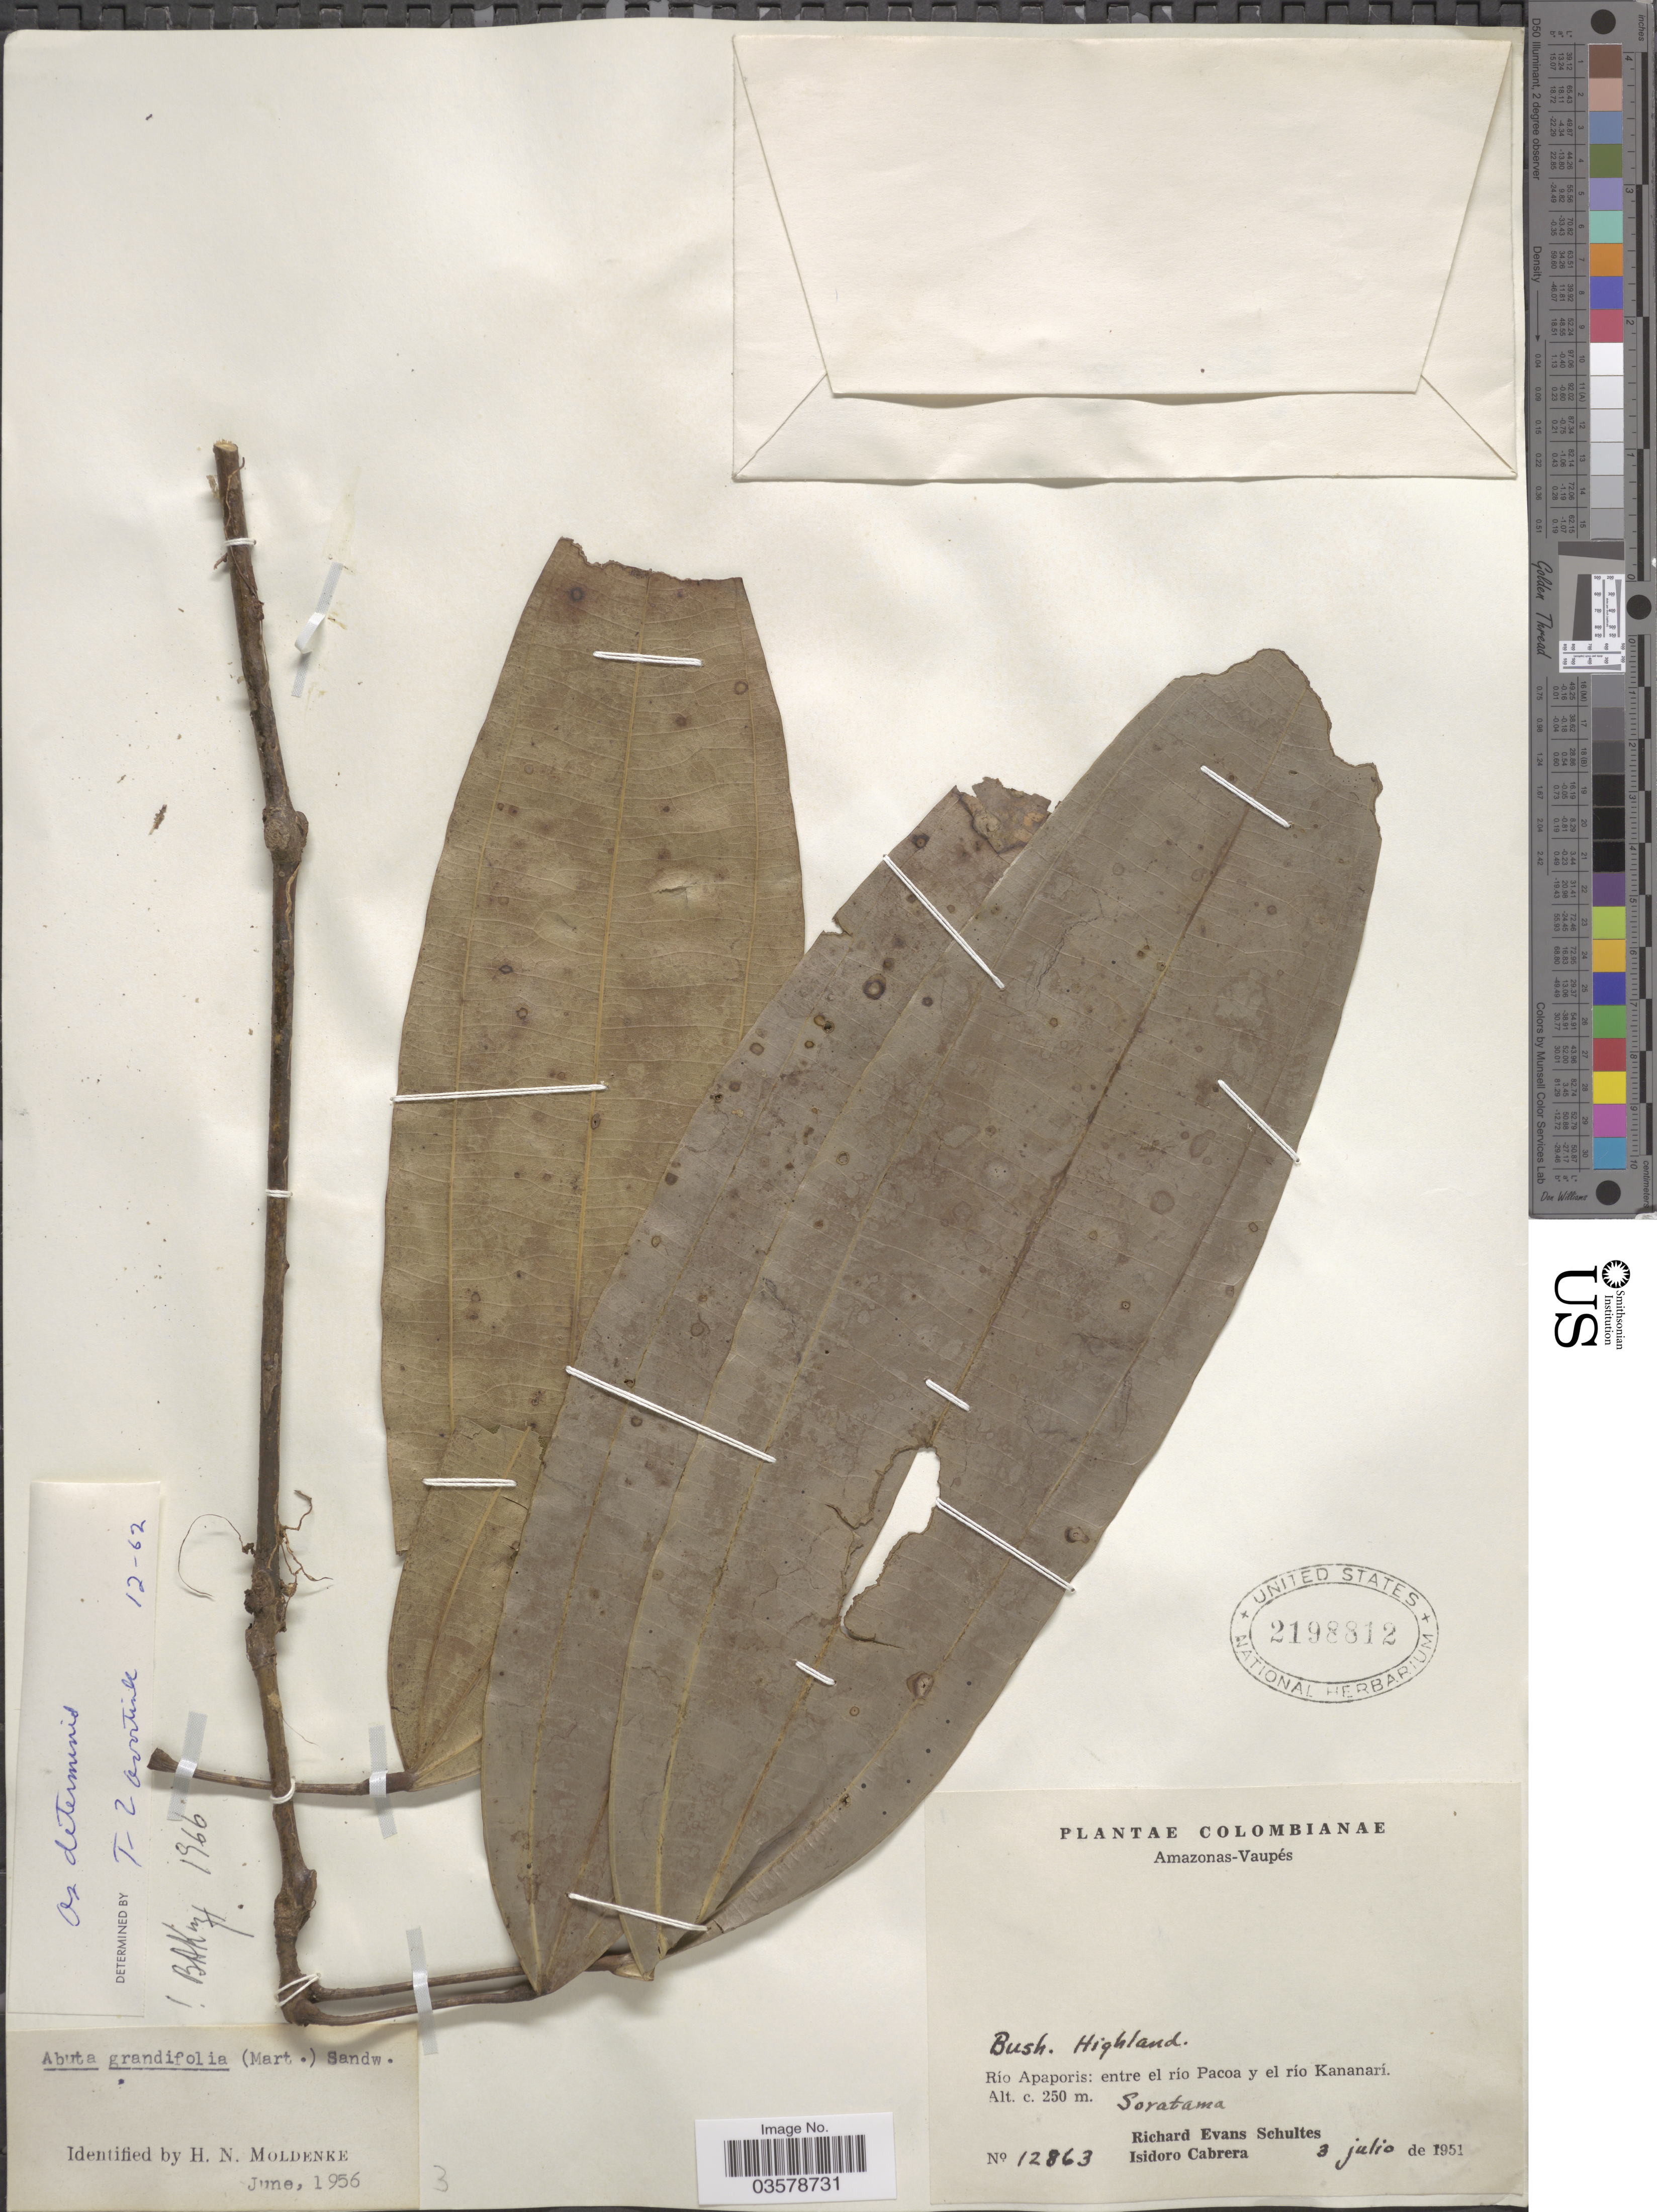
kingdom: Plantae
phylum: Tracheophyta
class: Magnoliopsida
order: Ranunculales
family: Menispermaceae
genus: Abuta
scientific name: Abuta grandifolia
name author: (Mart.) Sandwith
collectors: R. E. Schultes & I. Cabrera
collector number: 12863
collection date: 1951-07-03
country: Colombia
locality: Amazonas-Vaupés. Río Apaporis: entre el río Pacoa y el río Kananarí. Soratama.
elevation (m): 250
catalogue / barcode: US 2198812